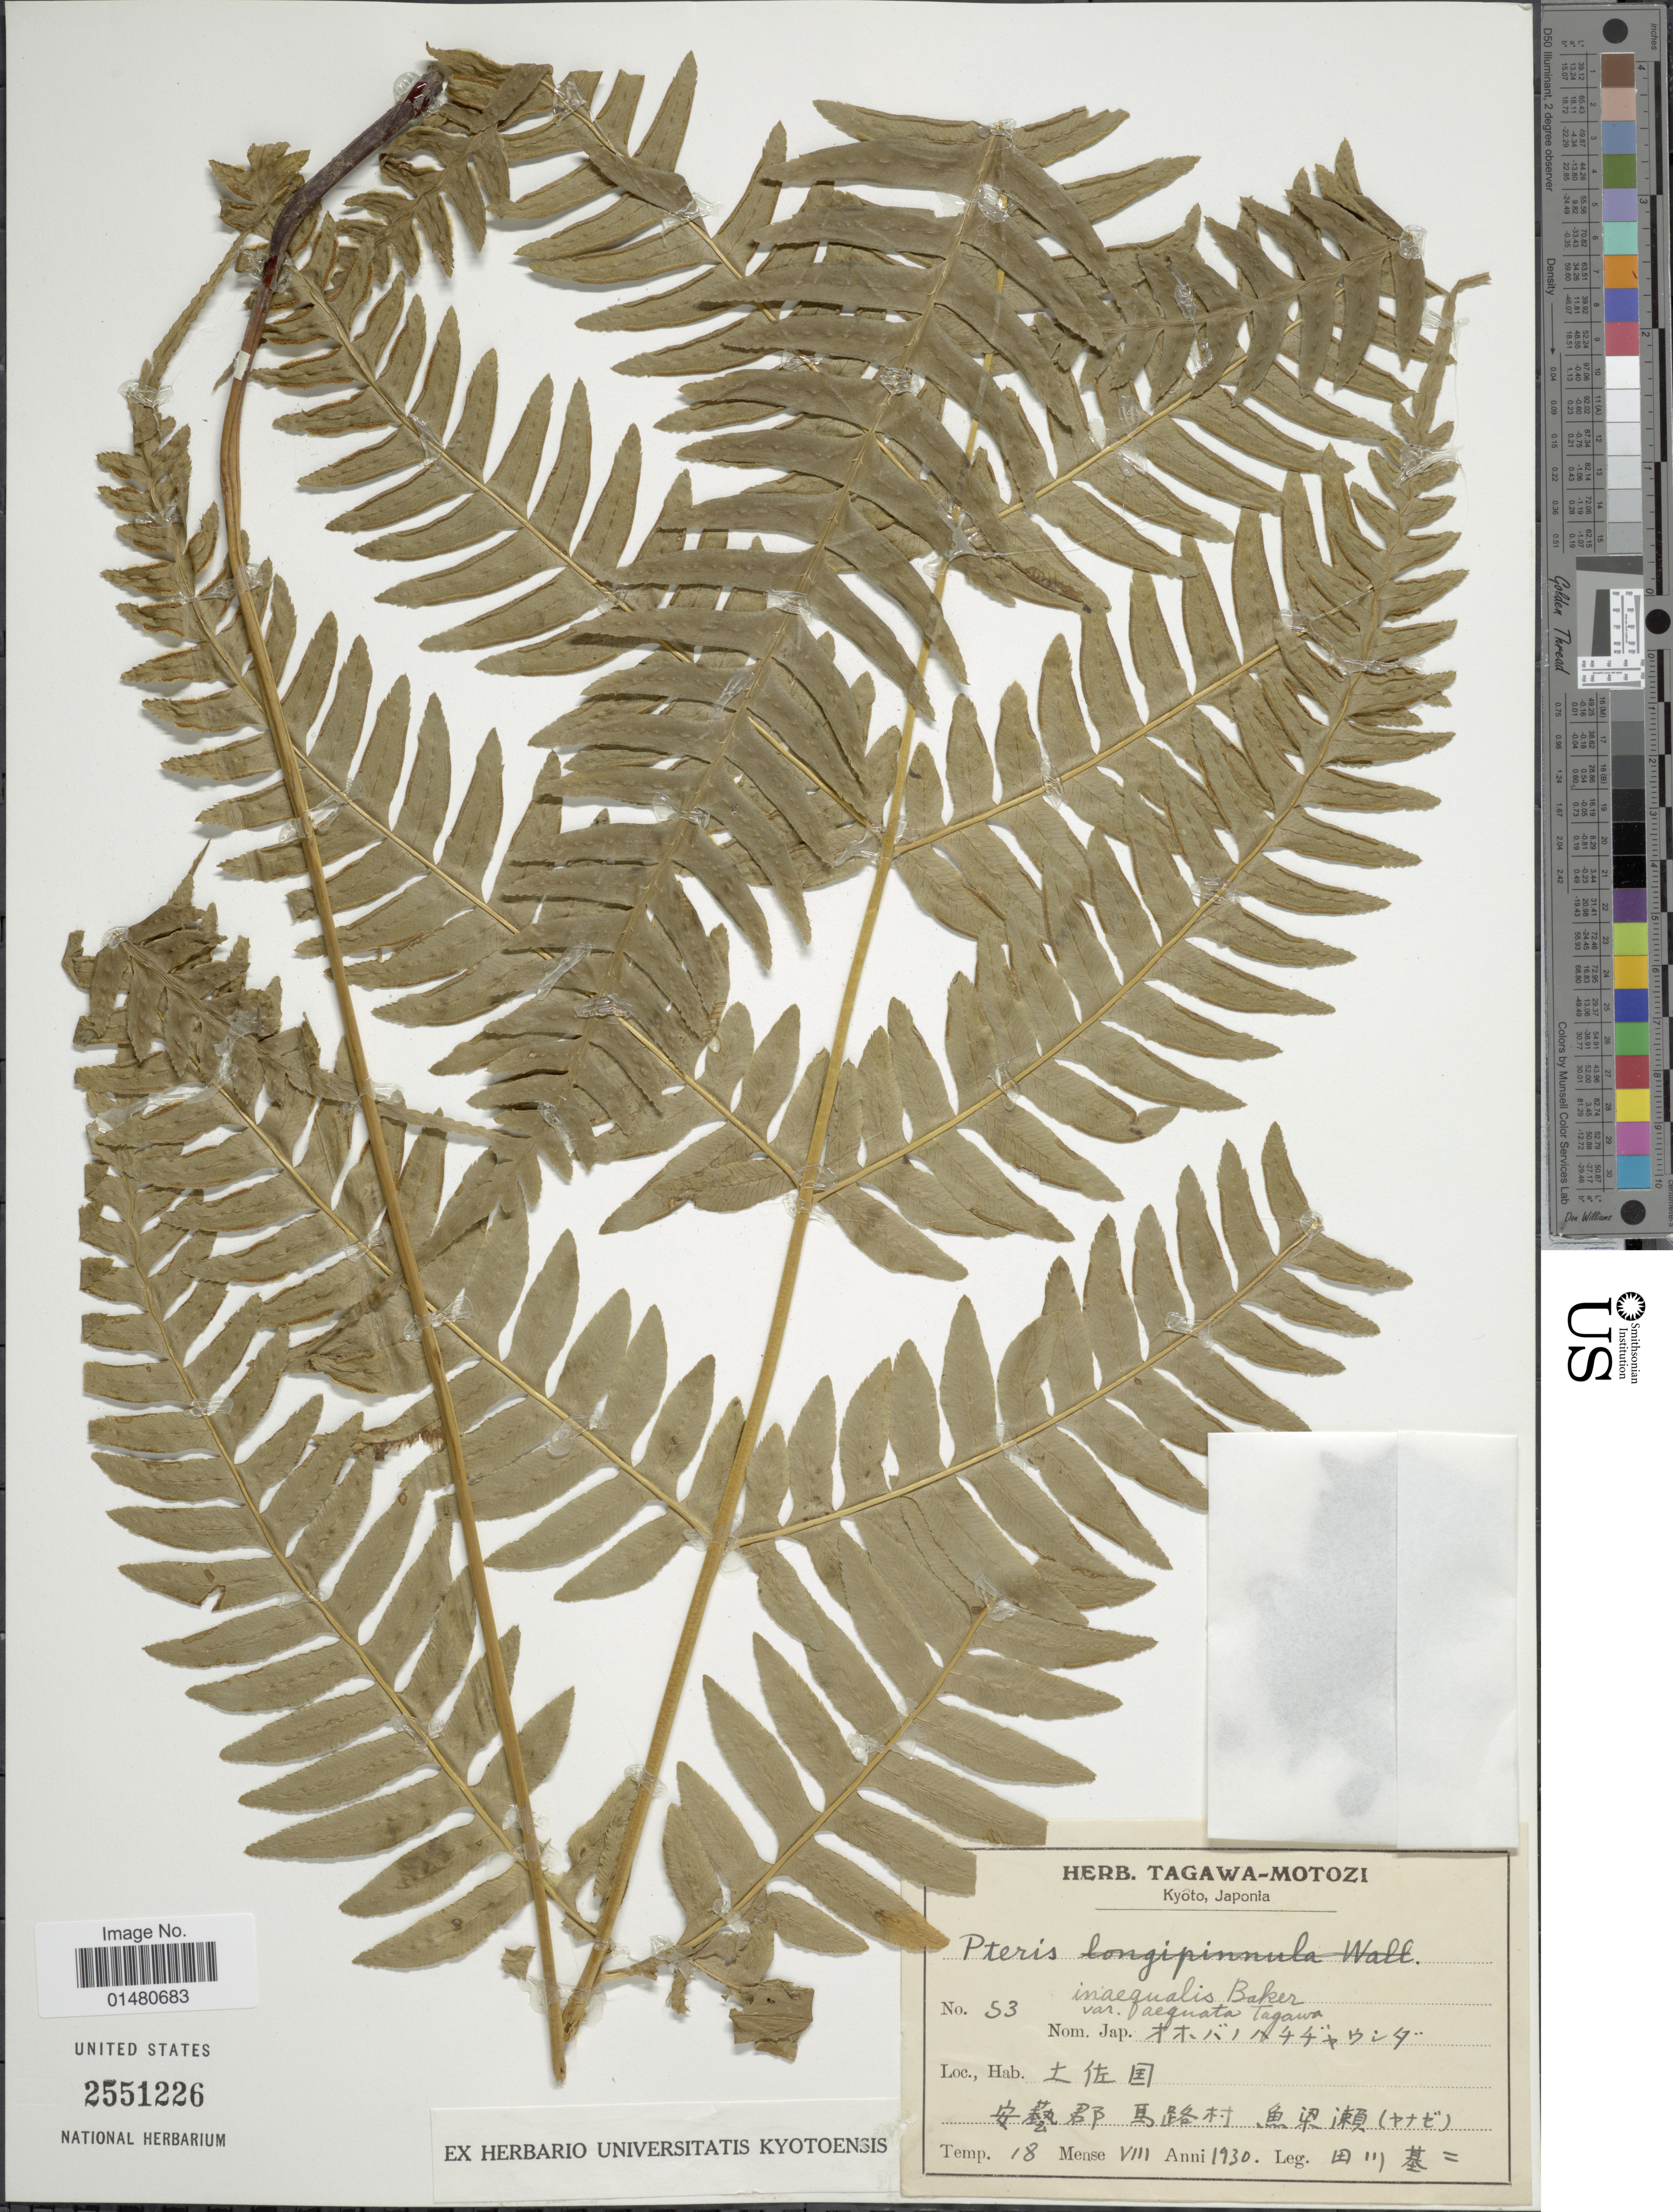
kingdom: Plantae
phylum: Tracheophyta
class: Polypodiopsida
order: Polypodiales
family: Pteridaceae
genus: Pteris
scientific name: Pteris inaequalis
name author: (Fée) Jenman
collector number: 53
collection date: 1930-08-18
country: Japan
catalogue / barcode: US 2551226